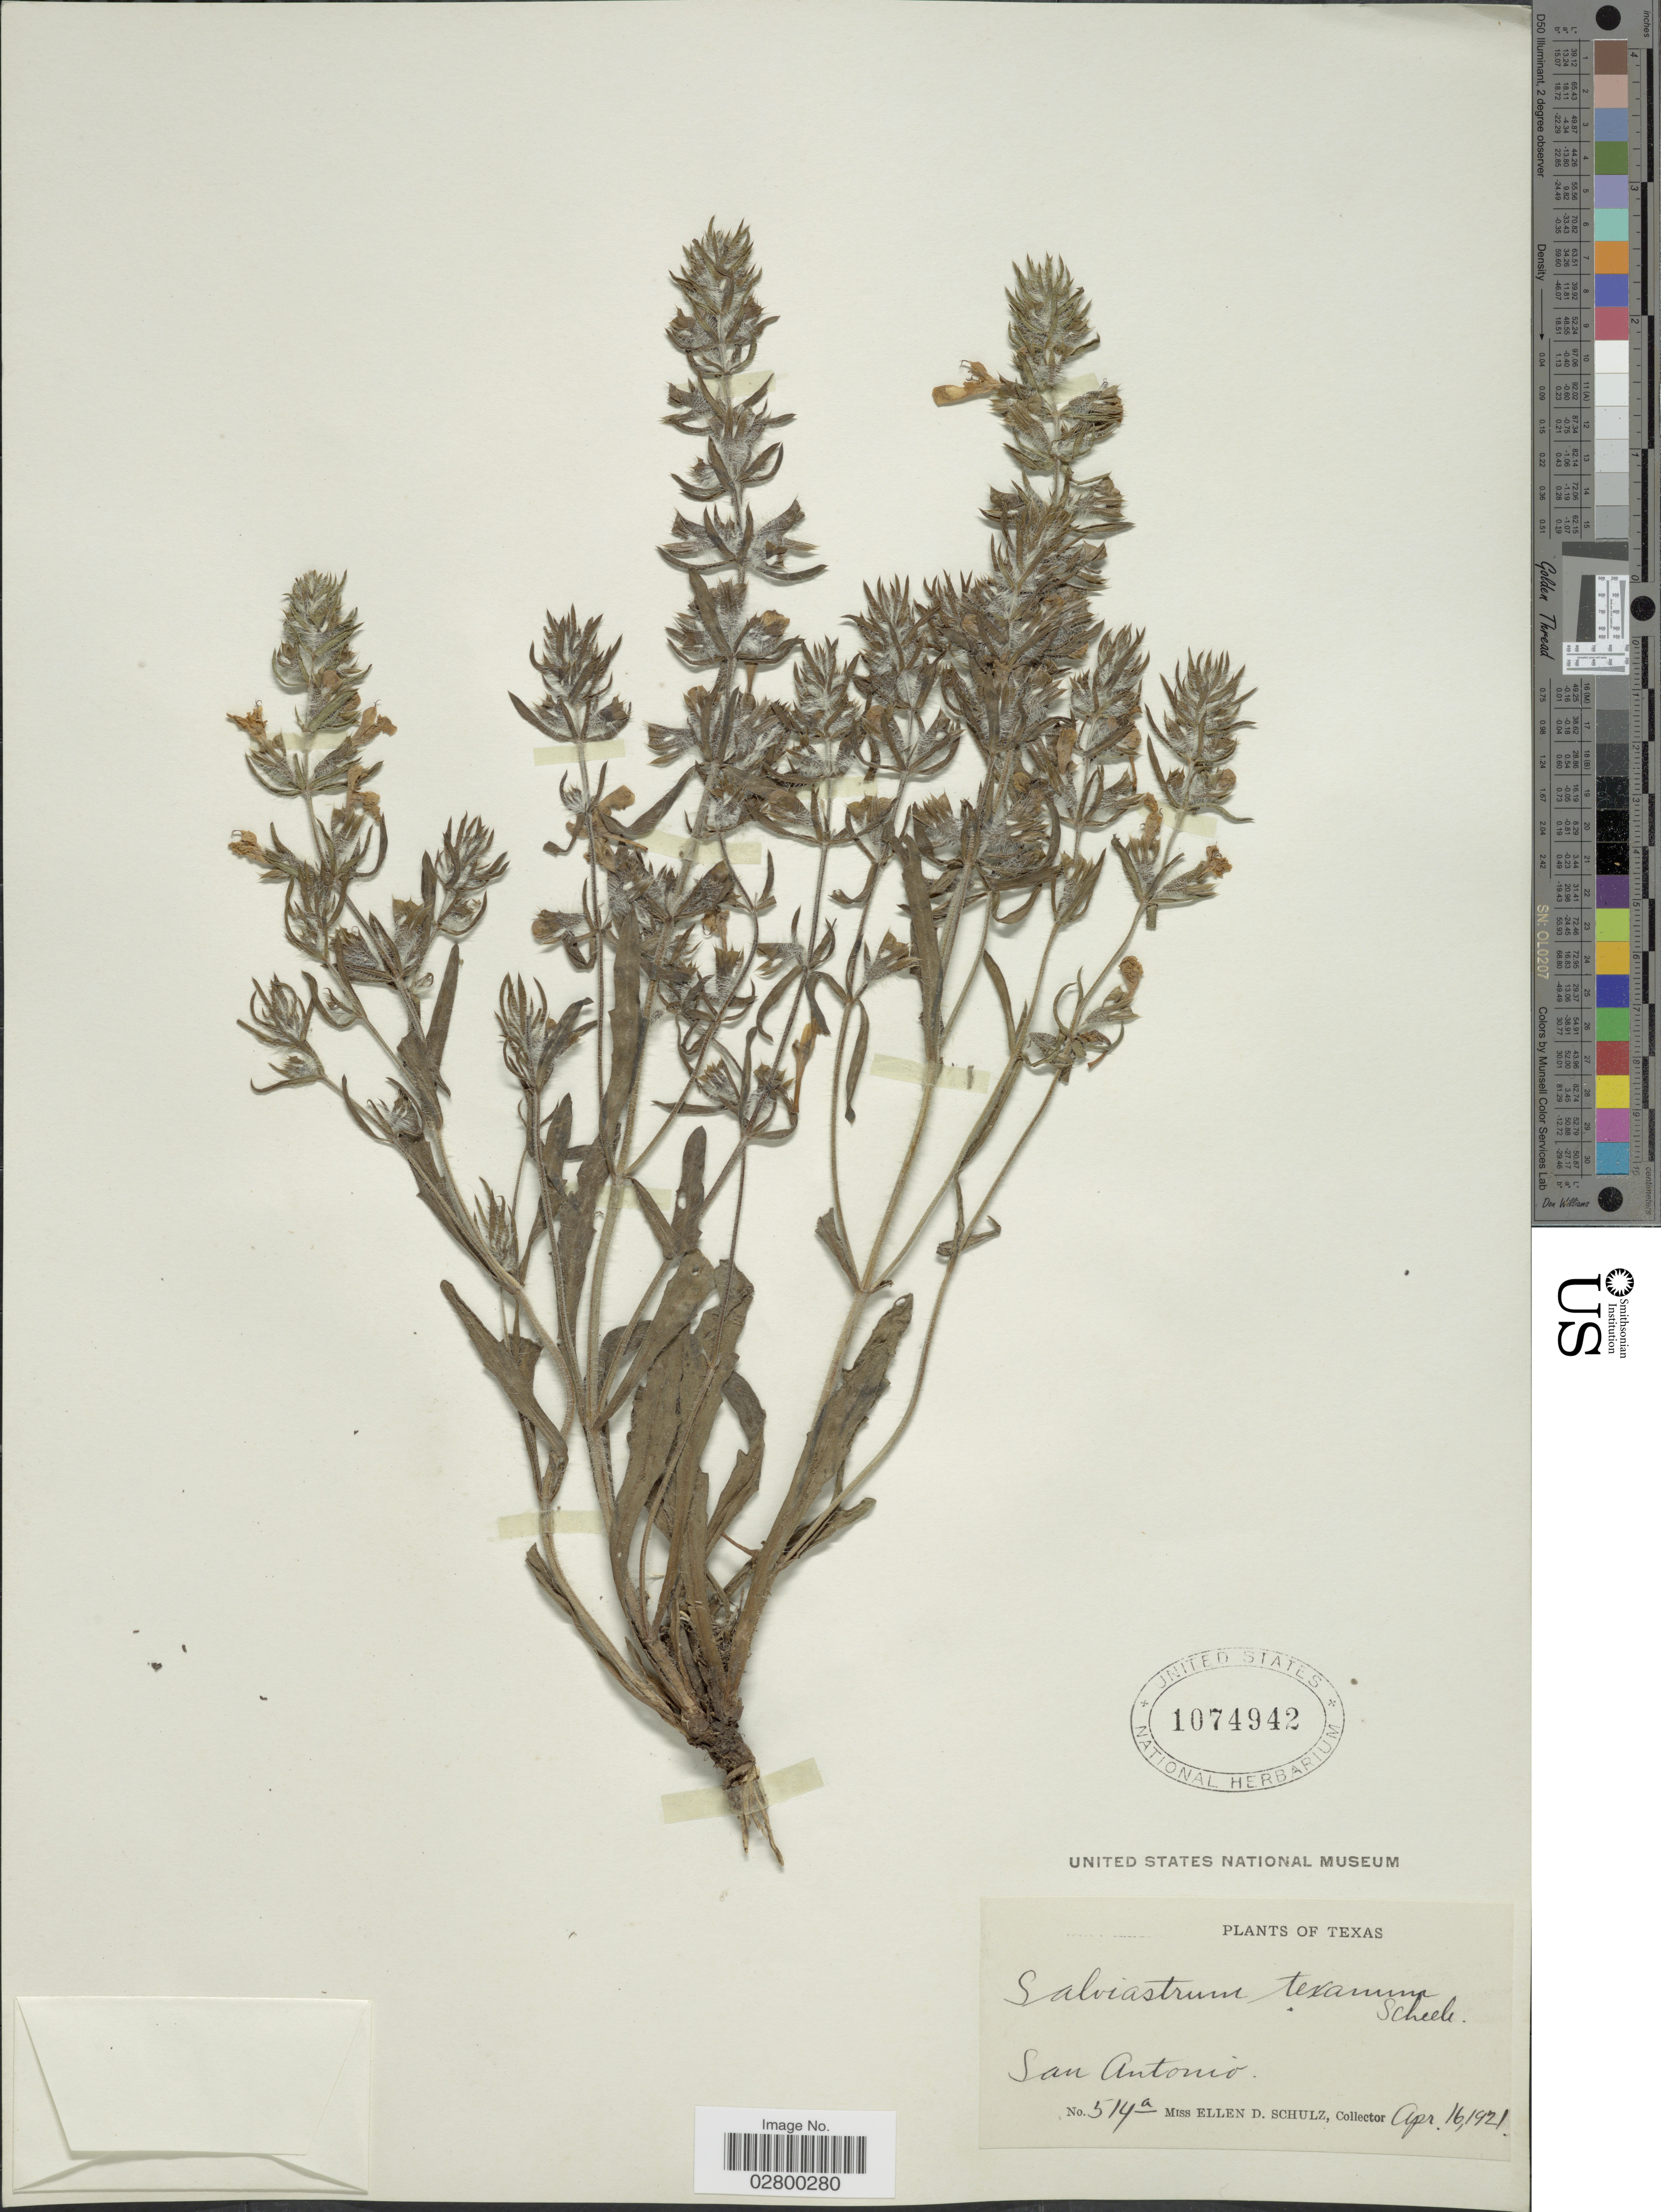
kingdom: Plantae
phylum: Tracheophyta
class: Magnoliopsida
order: Lamiales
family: Lamiaceae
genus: Salvia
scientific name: Salvia texana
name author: (Scheele) Torr.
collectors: E. D. Schulz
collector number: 514a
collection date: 1921-04-16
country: United States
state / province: Texas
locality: San Antonio.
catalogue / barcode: US 1074942